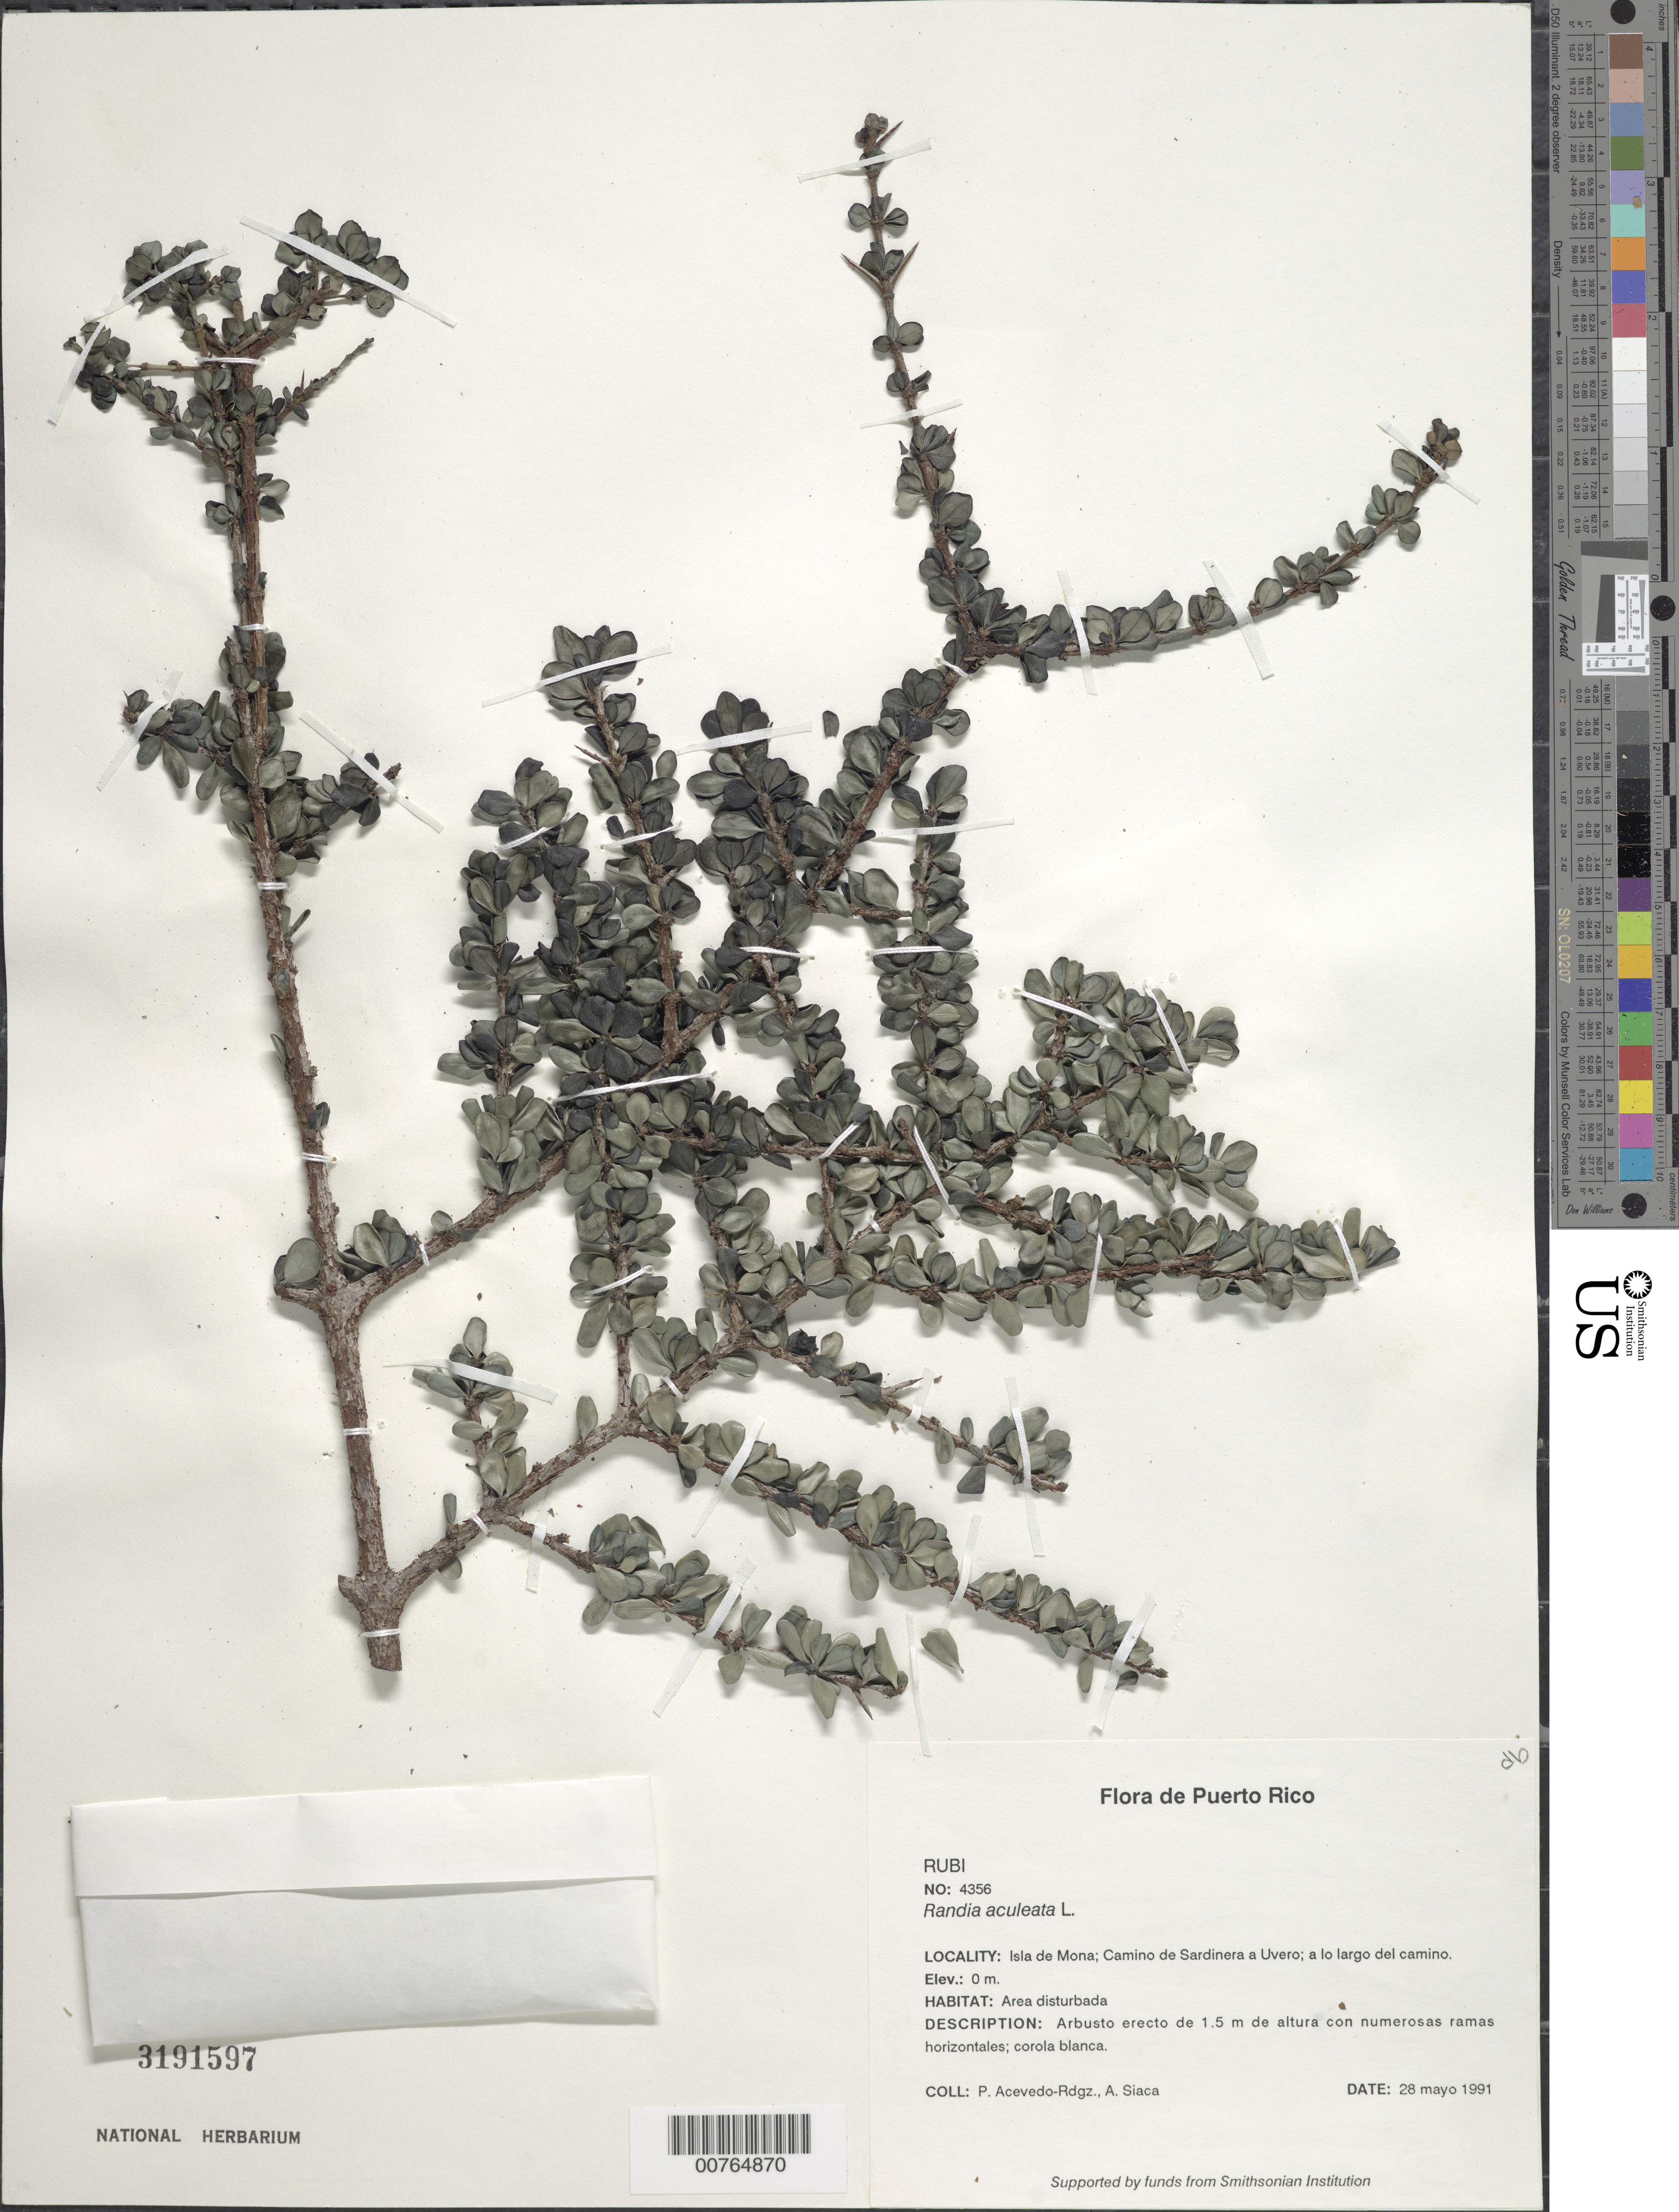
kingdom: Plantae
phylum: Tracheophyta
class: Magnoliopsida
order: Gentianales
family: Rubiaceae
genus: Randia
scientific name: Randia aculeata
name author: L.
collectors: P. Acevedo-Rodr. & A. Siaca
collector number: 4356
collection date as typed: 28 May 1991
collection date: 1991-05-28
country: Puerto Rico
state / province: Mayaguëz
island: Mona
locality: Isla de Mona; Camino de Sardinera a Uvero; a lo largo del camino.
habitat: Area disturbada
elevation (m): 0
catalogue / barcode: US 3191597